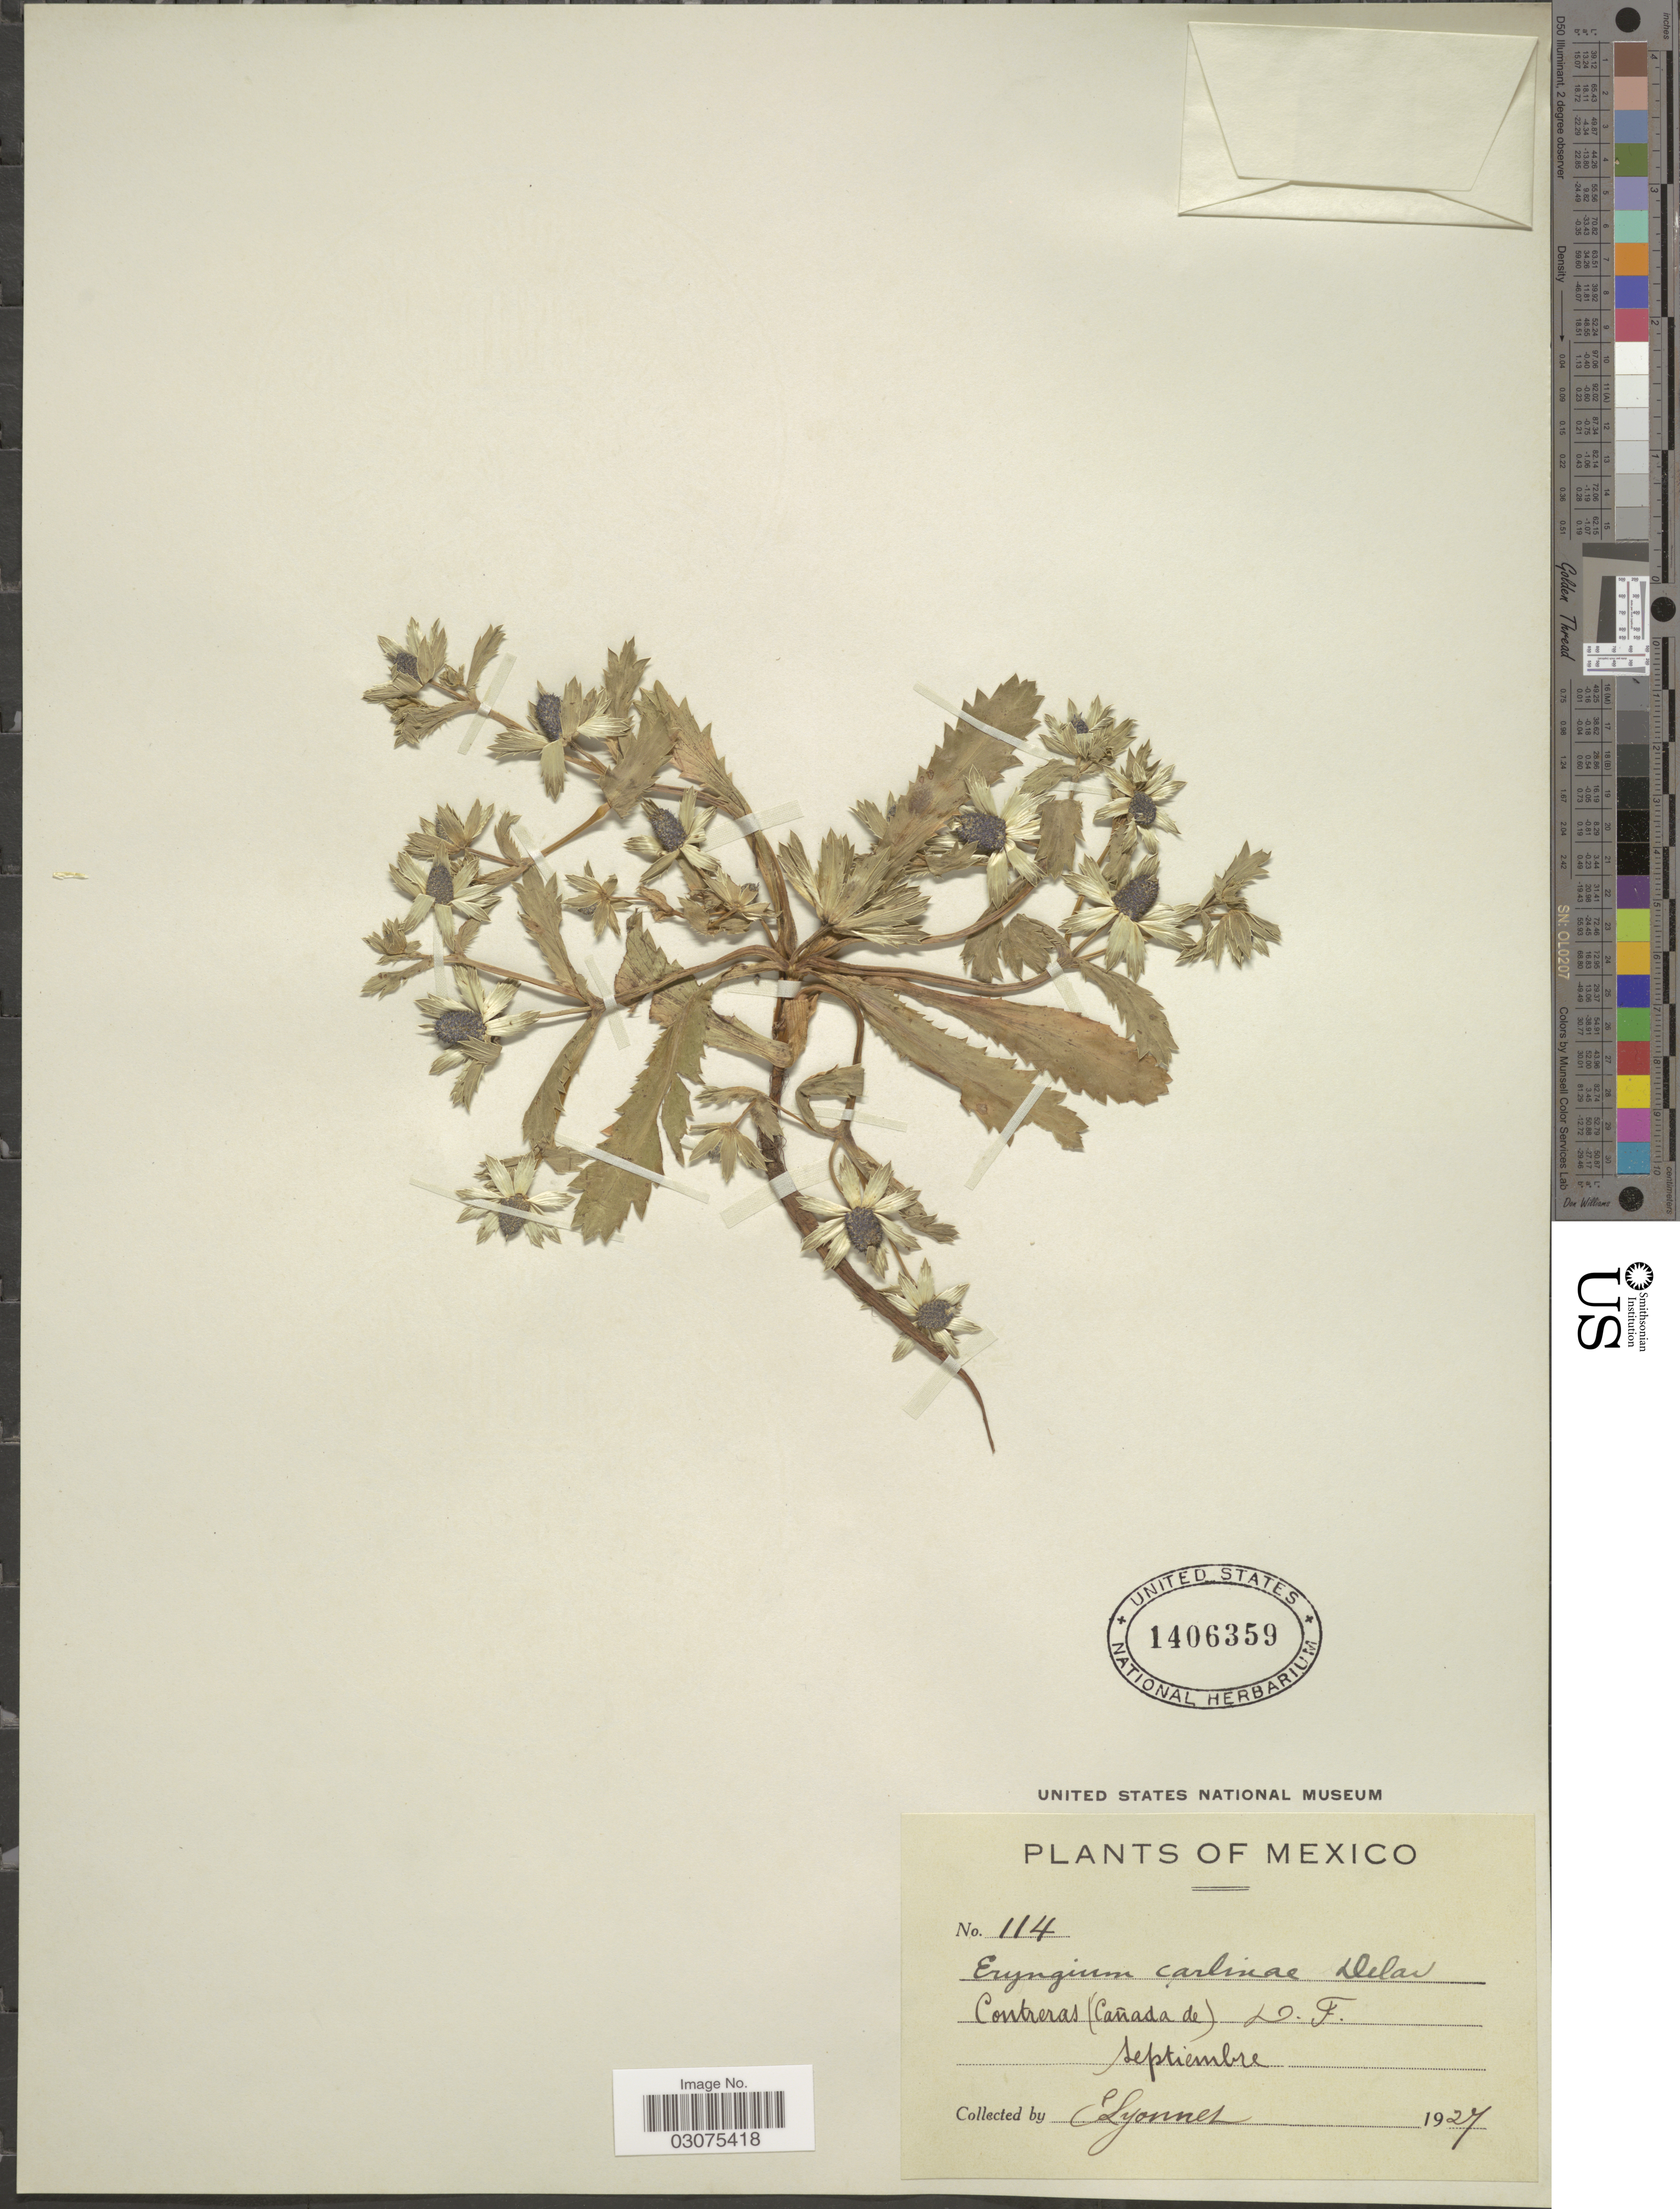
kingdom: Plantae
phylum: Tracheophyta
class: Magnoliopsida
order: Apiales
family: Apiaceae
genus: Eryngium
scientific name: Eryngium carlinae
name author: F. Delaroche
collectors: P. Lyonnet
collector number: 114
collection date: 1927-09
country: Mexico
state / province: Distrito Federal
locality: Contreras (Cañada de) D.F.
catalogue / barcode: US 1406359